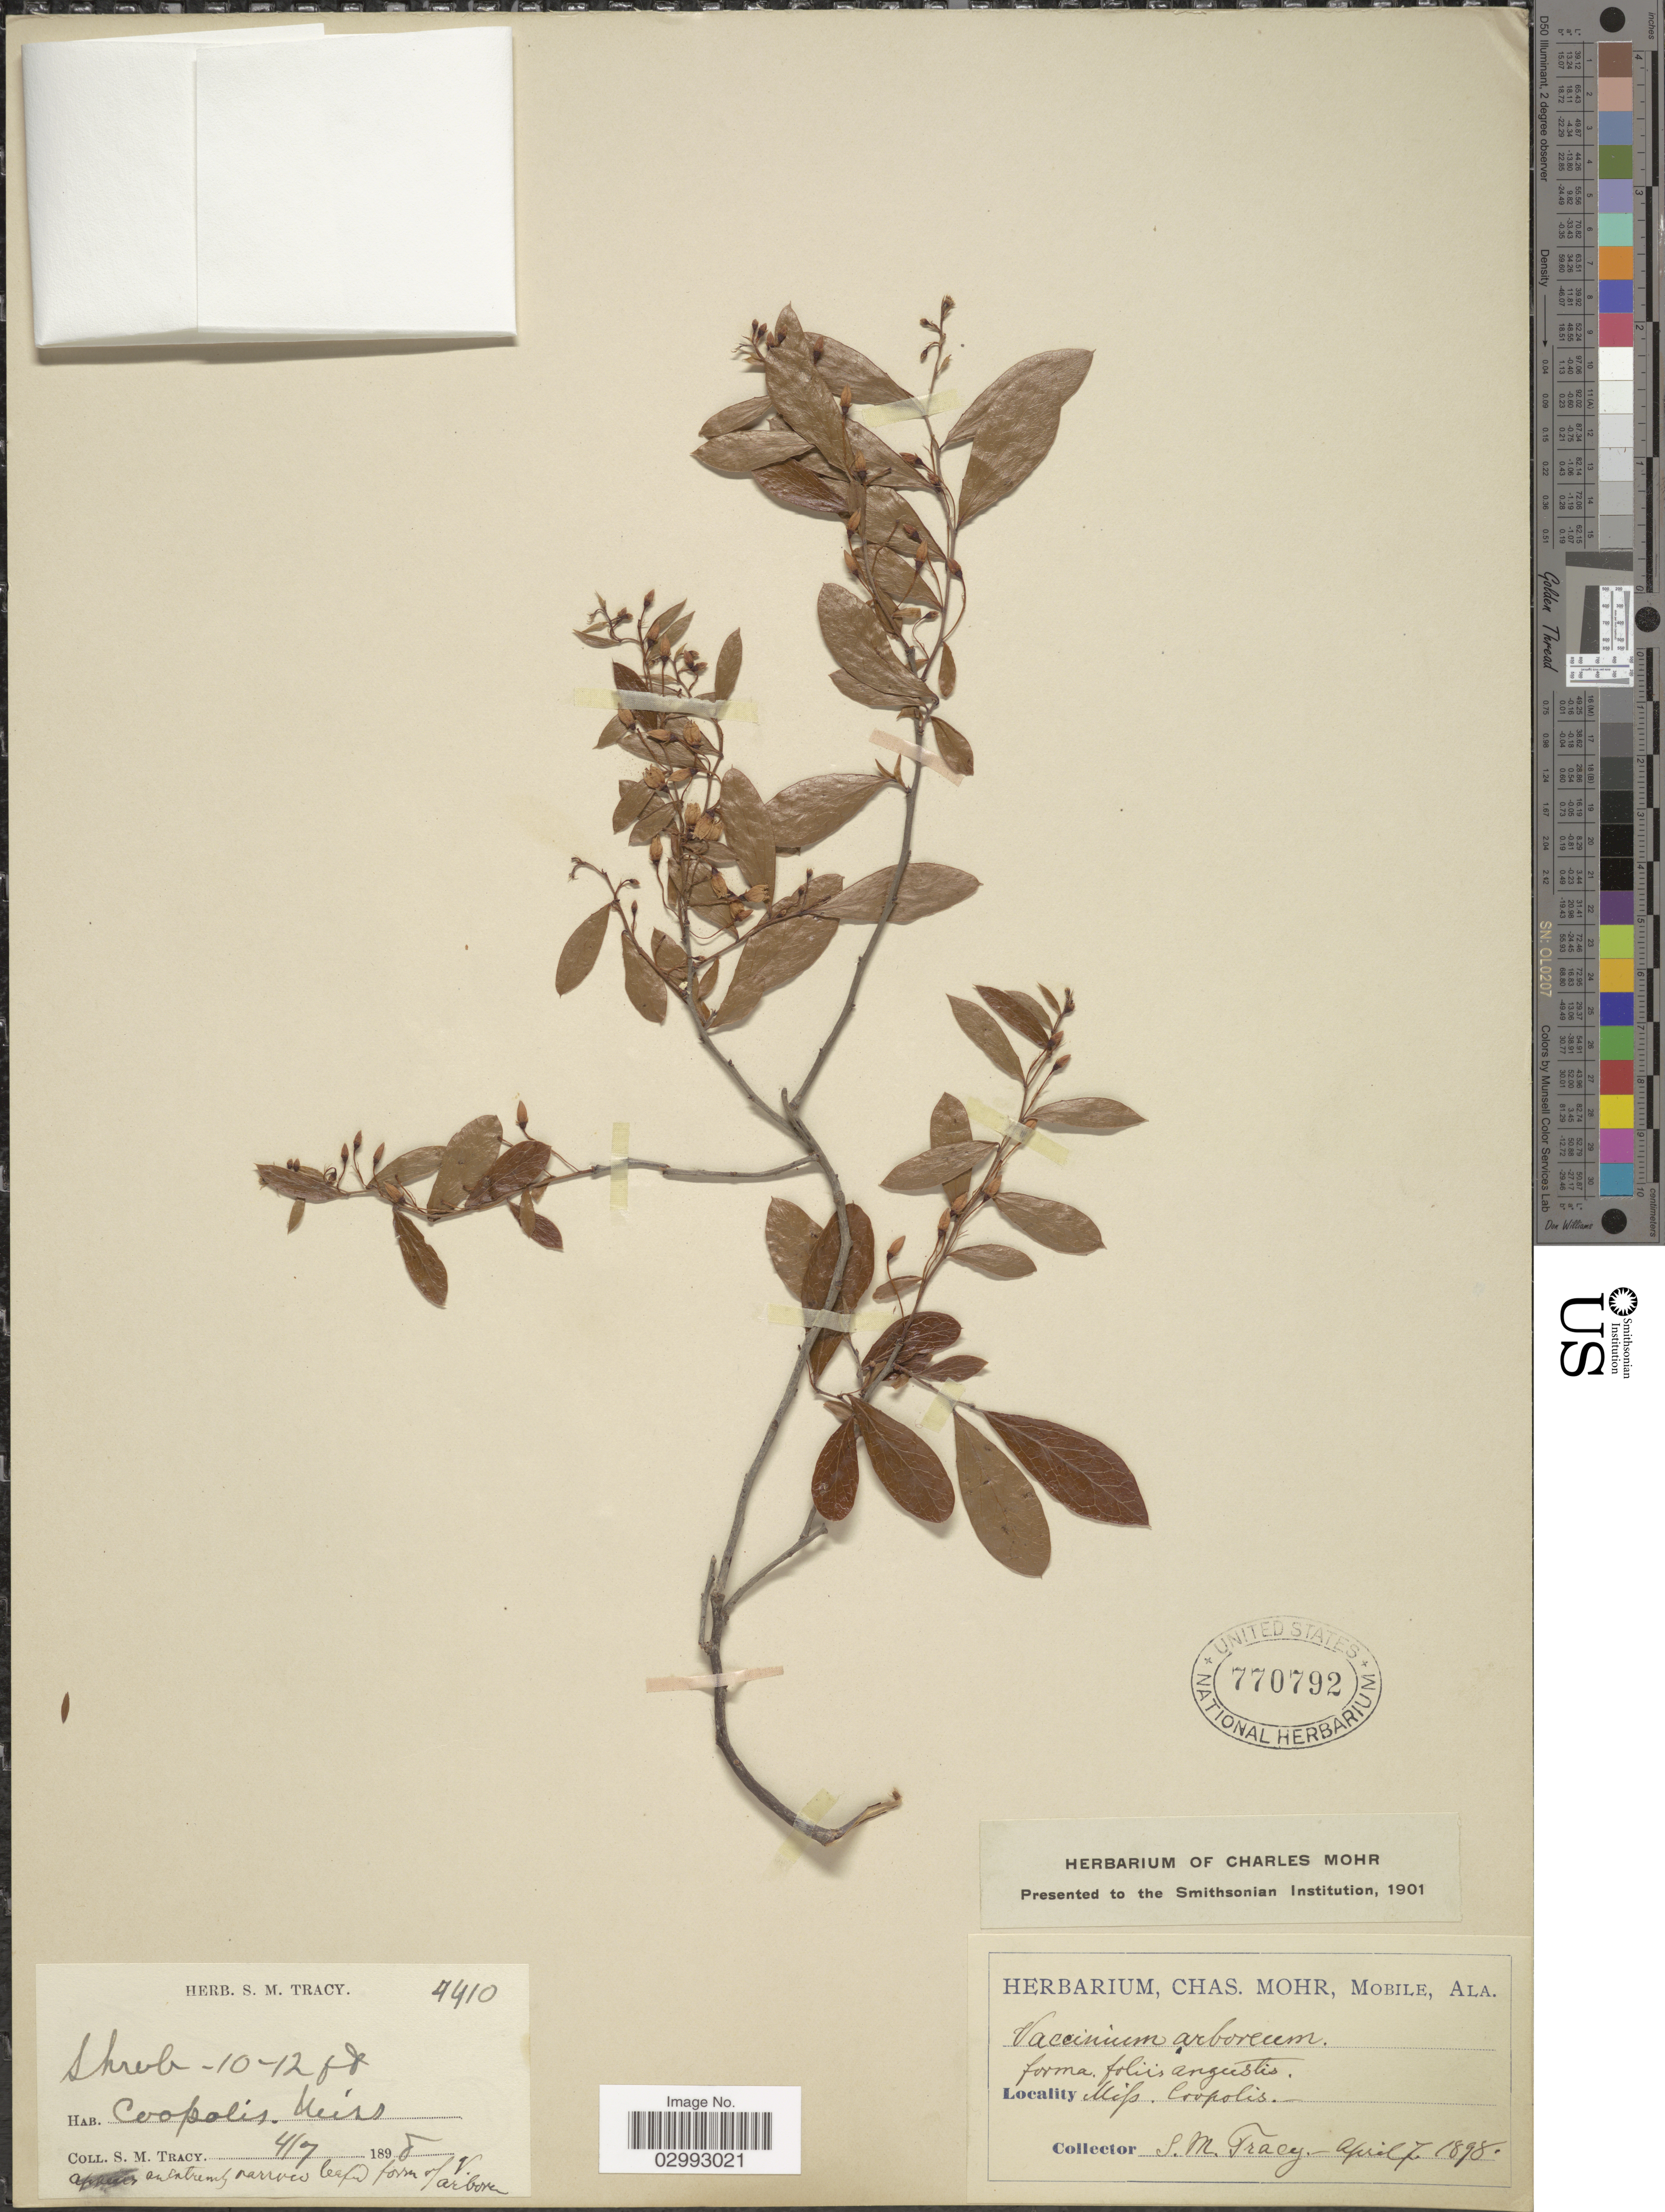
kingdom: Plantae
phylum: Tracheophyta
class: Magnoliopsida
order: Ericales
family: Ericaceae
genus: Batodendron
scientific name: Batodendron arboreum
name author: Nutt.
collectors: S. M. Tracy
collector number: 4410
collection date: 1898-04-07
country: United States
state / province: Mississippi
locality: Miss. Coopolis.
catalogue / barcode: US 770792